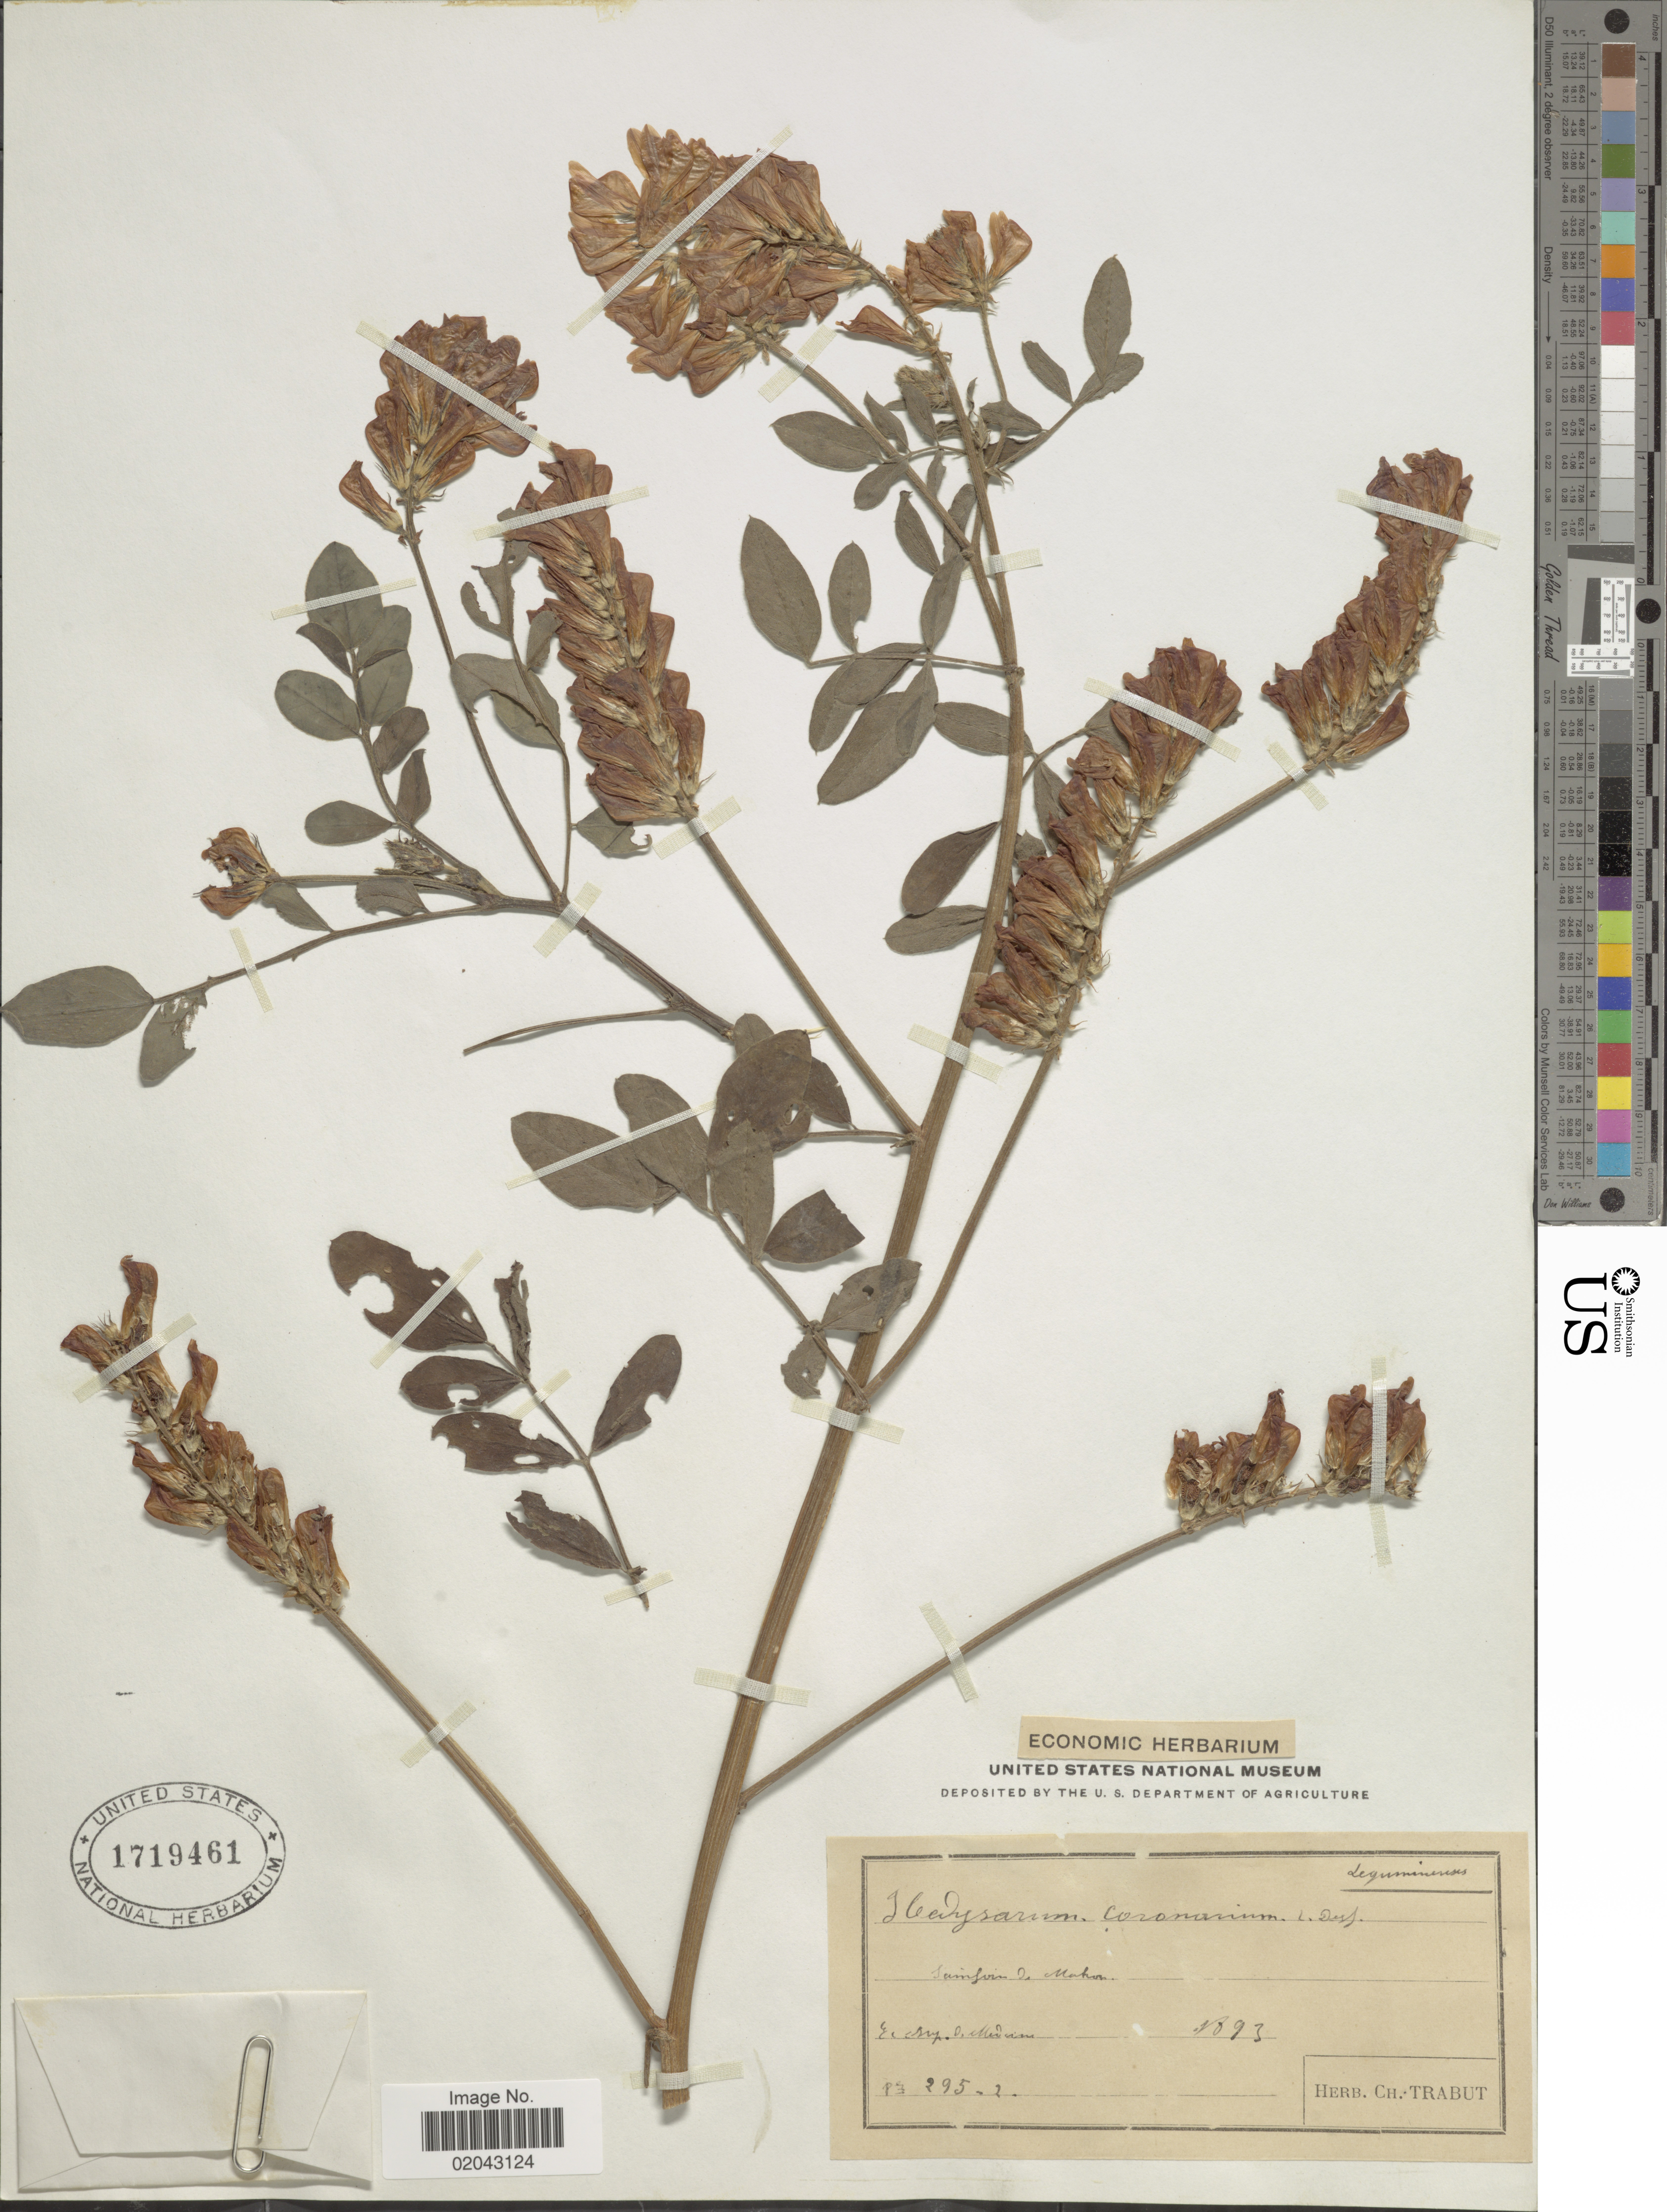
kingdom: Plantae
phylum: Tracheophyta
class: Magnoliopsida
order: Fabales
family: Fabaceae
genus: Sulla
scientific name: Sulla coronaria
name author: (L.) B.H.Choi & H. Ohashi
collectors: Ex herb. Ch. Trabut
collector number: Pr. 295-2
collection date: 1893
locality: E. Sup. [illegible text].[interpreted]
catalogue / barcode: US 1719461